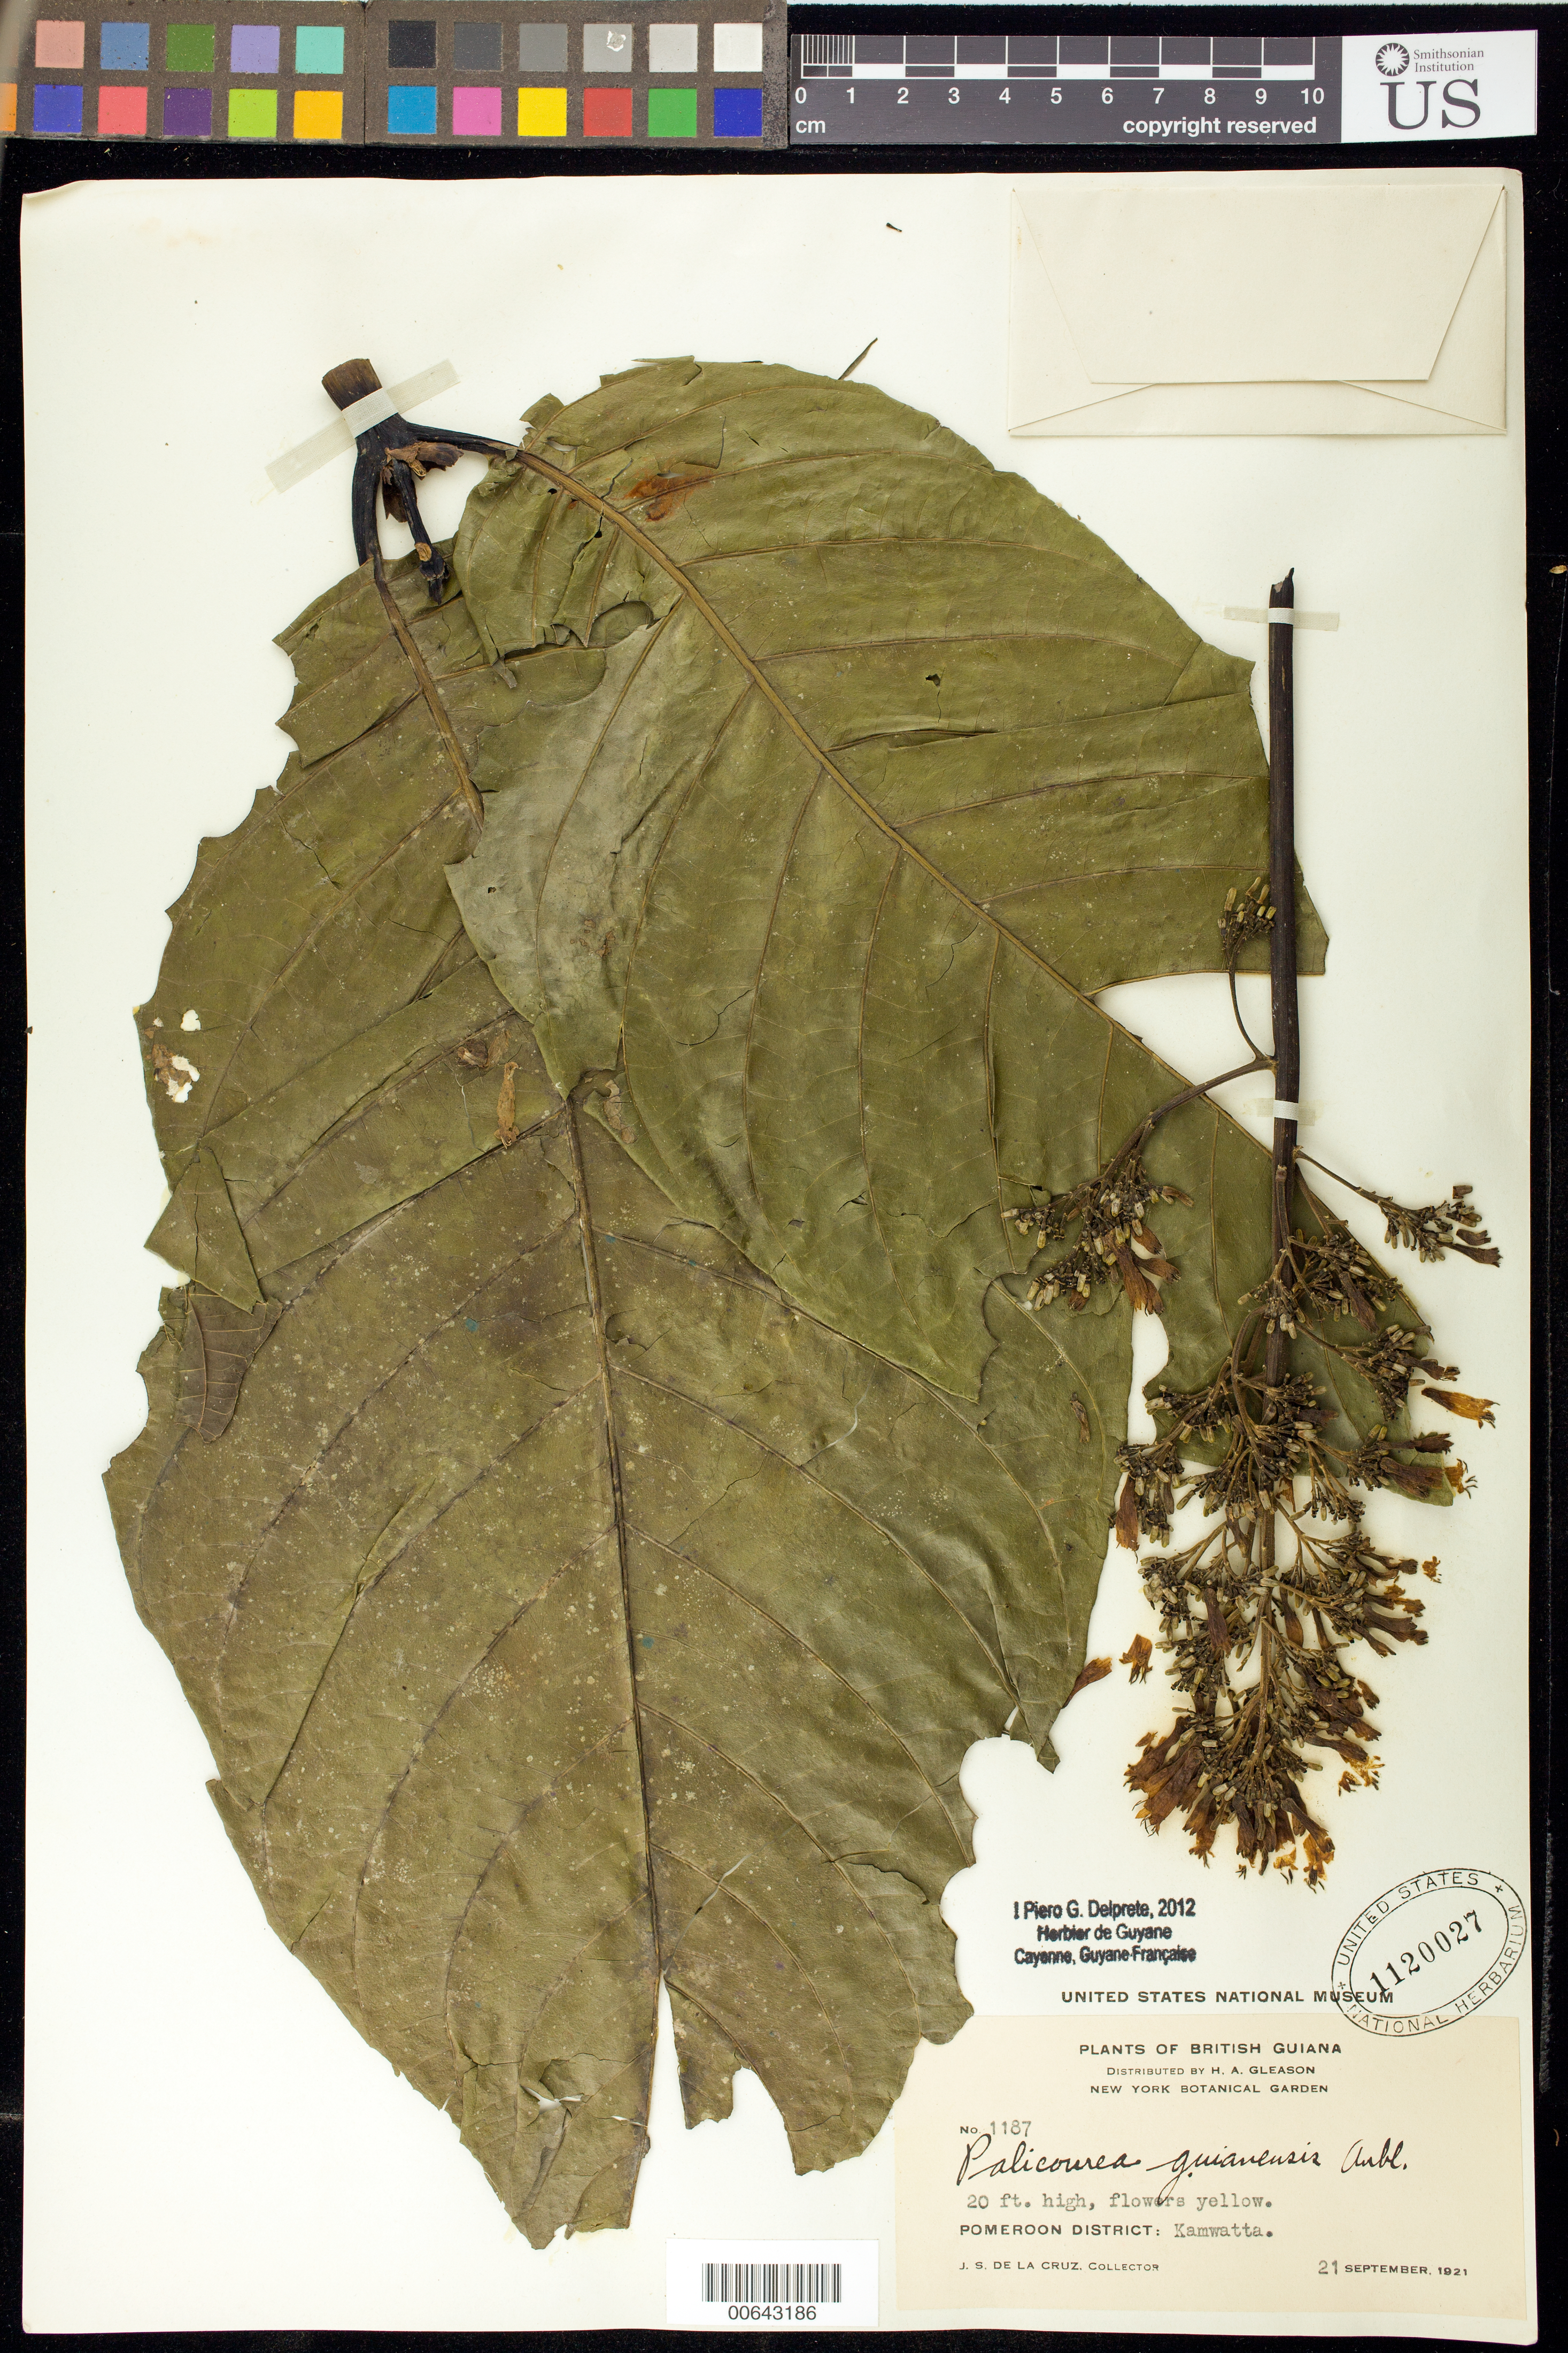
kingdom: Plantae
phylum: Tracheophyta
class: Magnoliopsida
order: Gentianales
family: Rubiaceae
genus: Palicourea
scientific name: Palicourea guianensis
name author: Aubl.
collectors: J. S. de la Cruz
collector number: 1187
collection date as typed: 21-Sep-21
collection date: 1921-09-21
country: Guyana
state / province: Barima-Waini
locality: Kamwatta, Pomeroon Dist.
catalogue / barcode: US 1120027